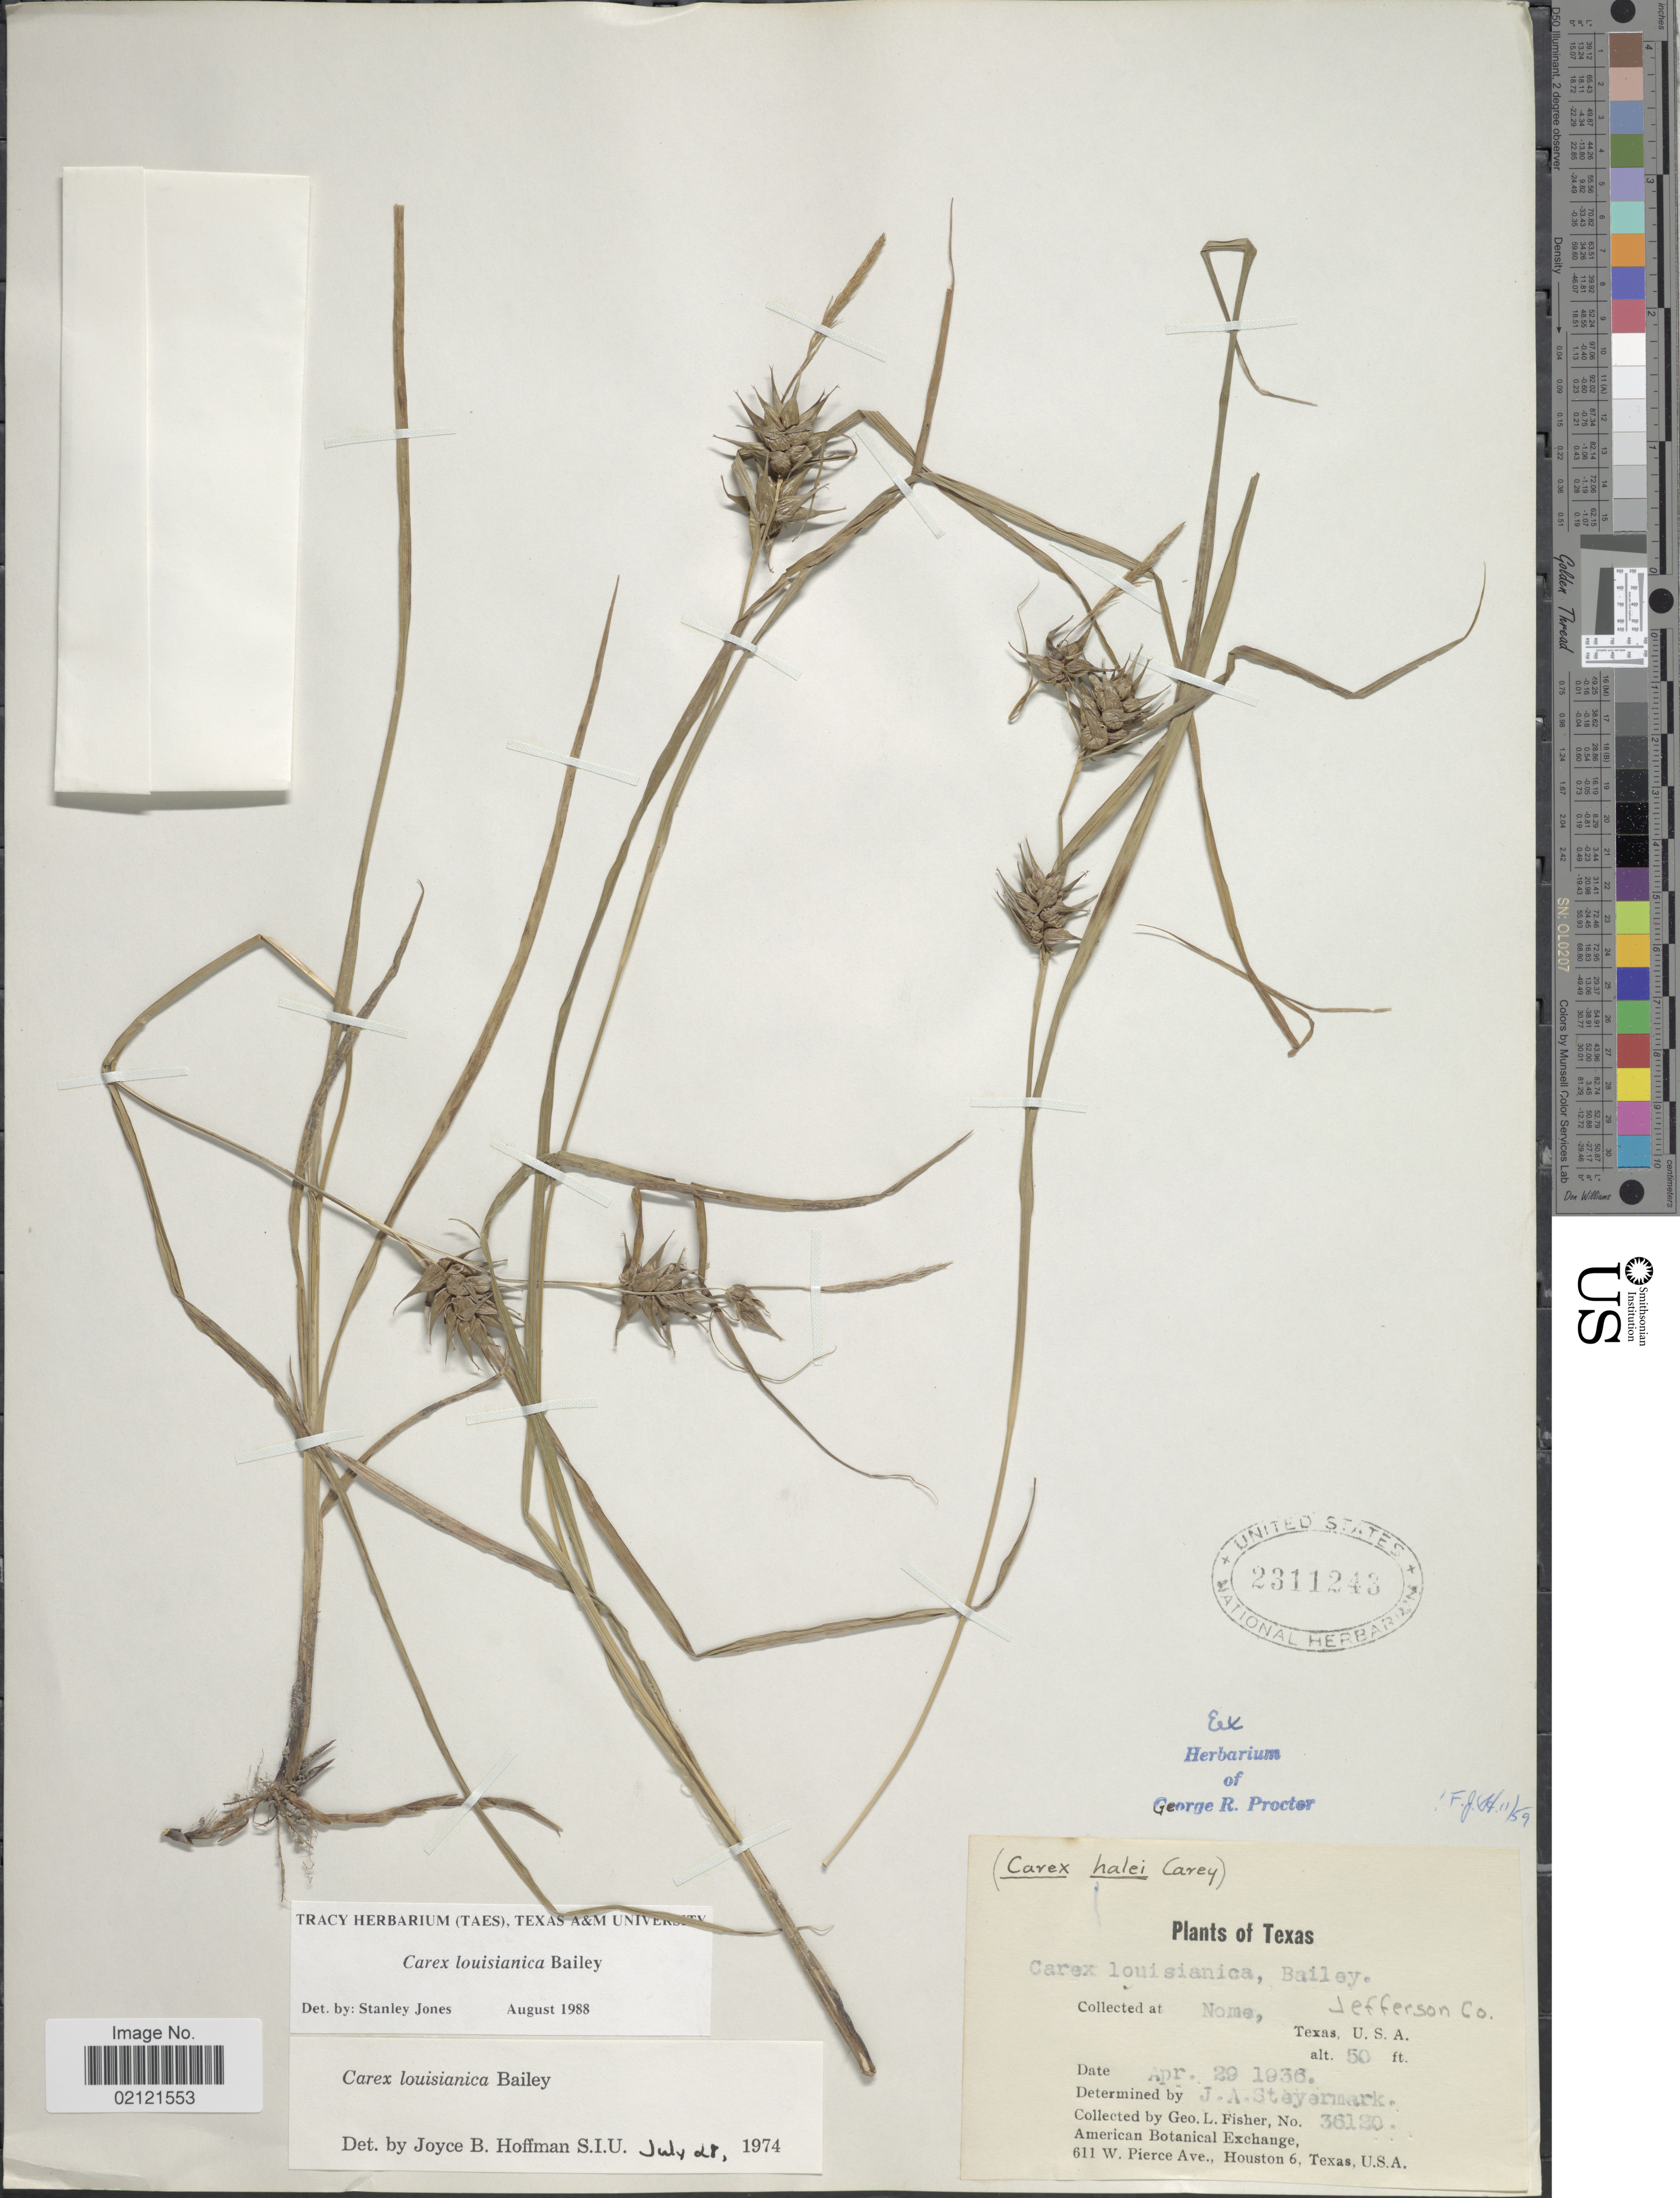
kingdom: Plantae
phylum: Tracheophyta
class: Liliopsida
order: Poales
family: Cyperaceae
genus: Carex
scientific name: Carex louisianica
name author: L.H. Bailey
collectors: G. L. Fisher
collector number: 36120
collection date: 1936-04-29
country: United States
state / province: Texas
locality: Nome, Jefferson Co.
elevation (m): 15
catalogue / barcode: US 2311243